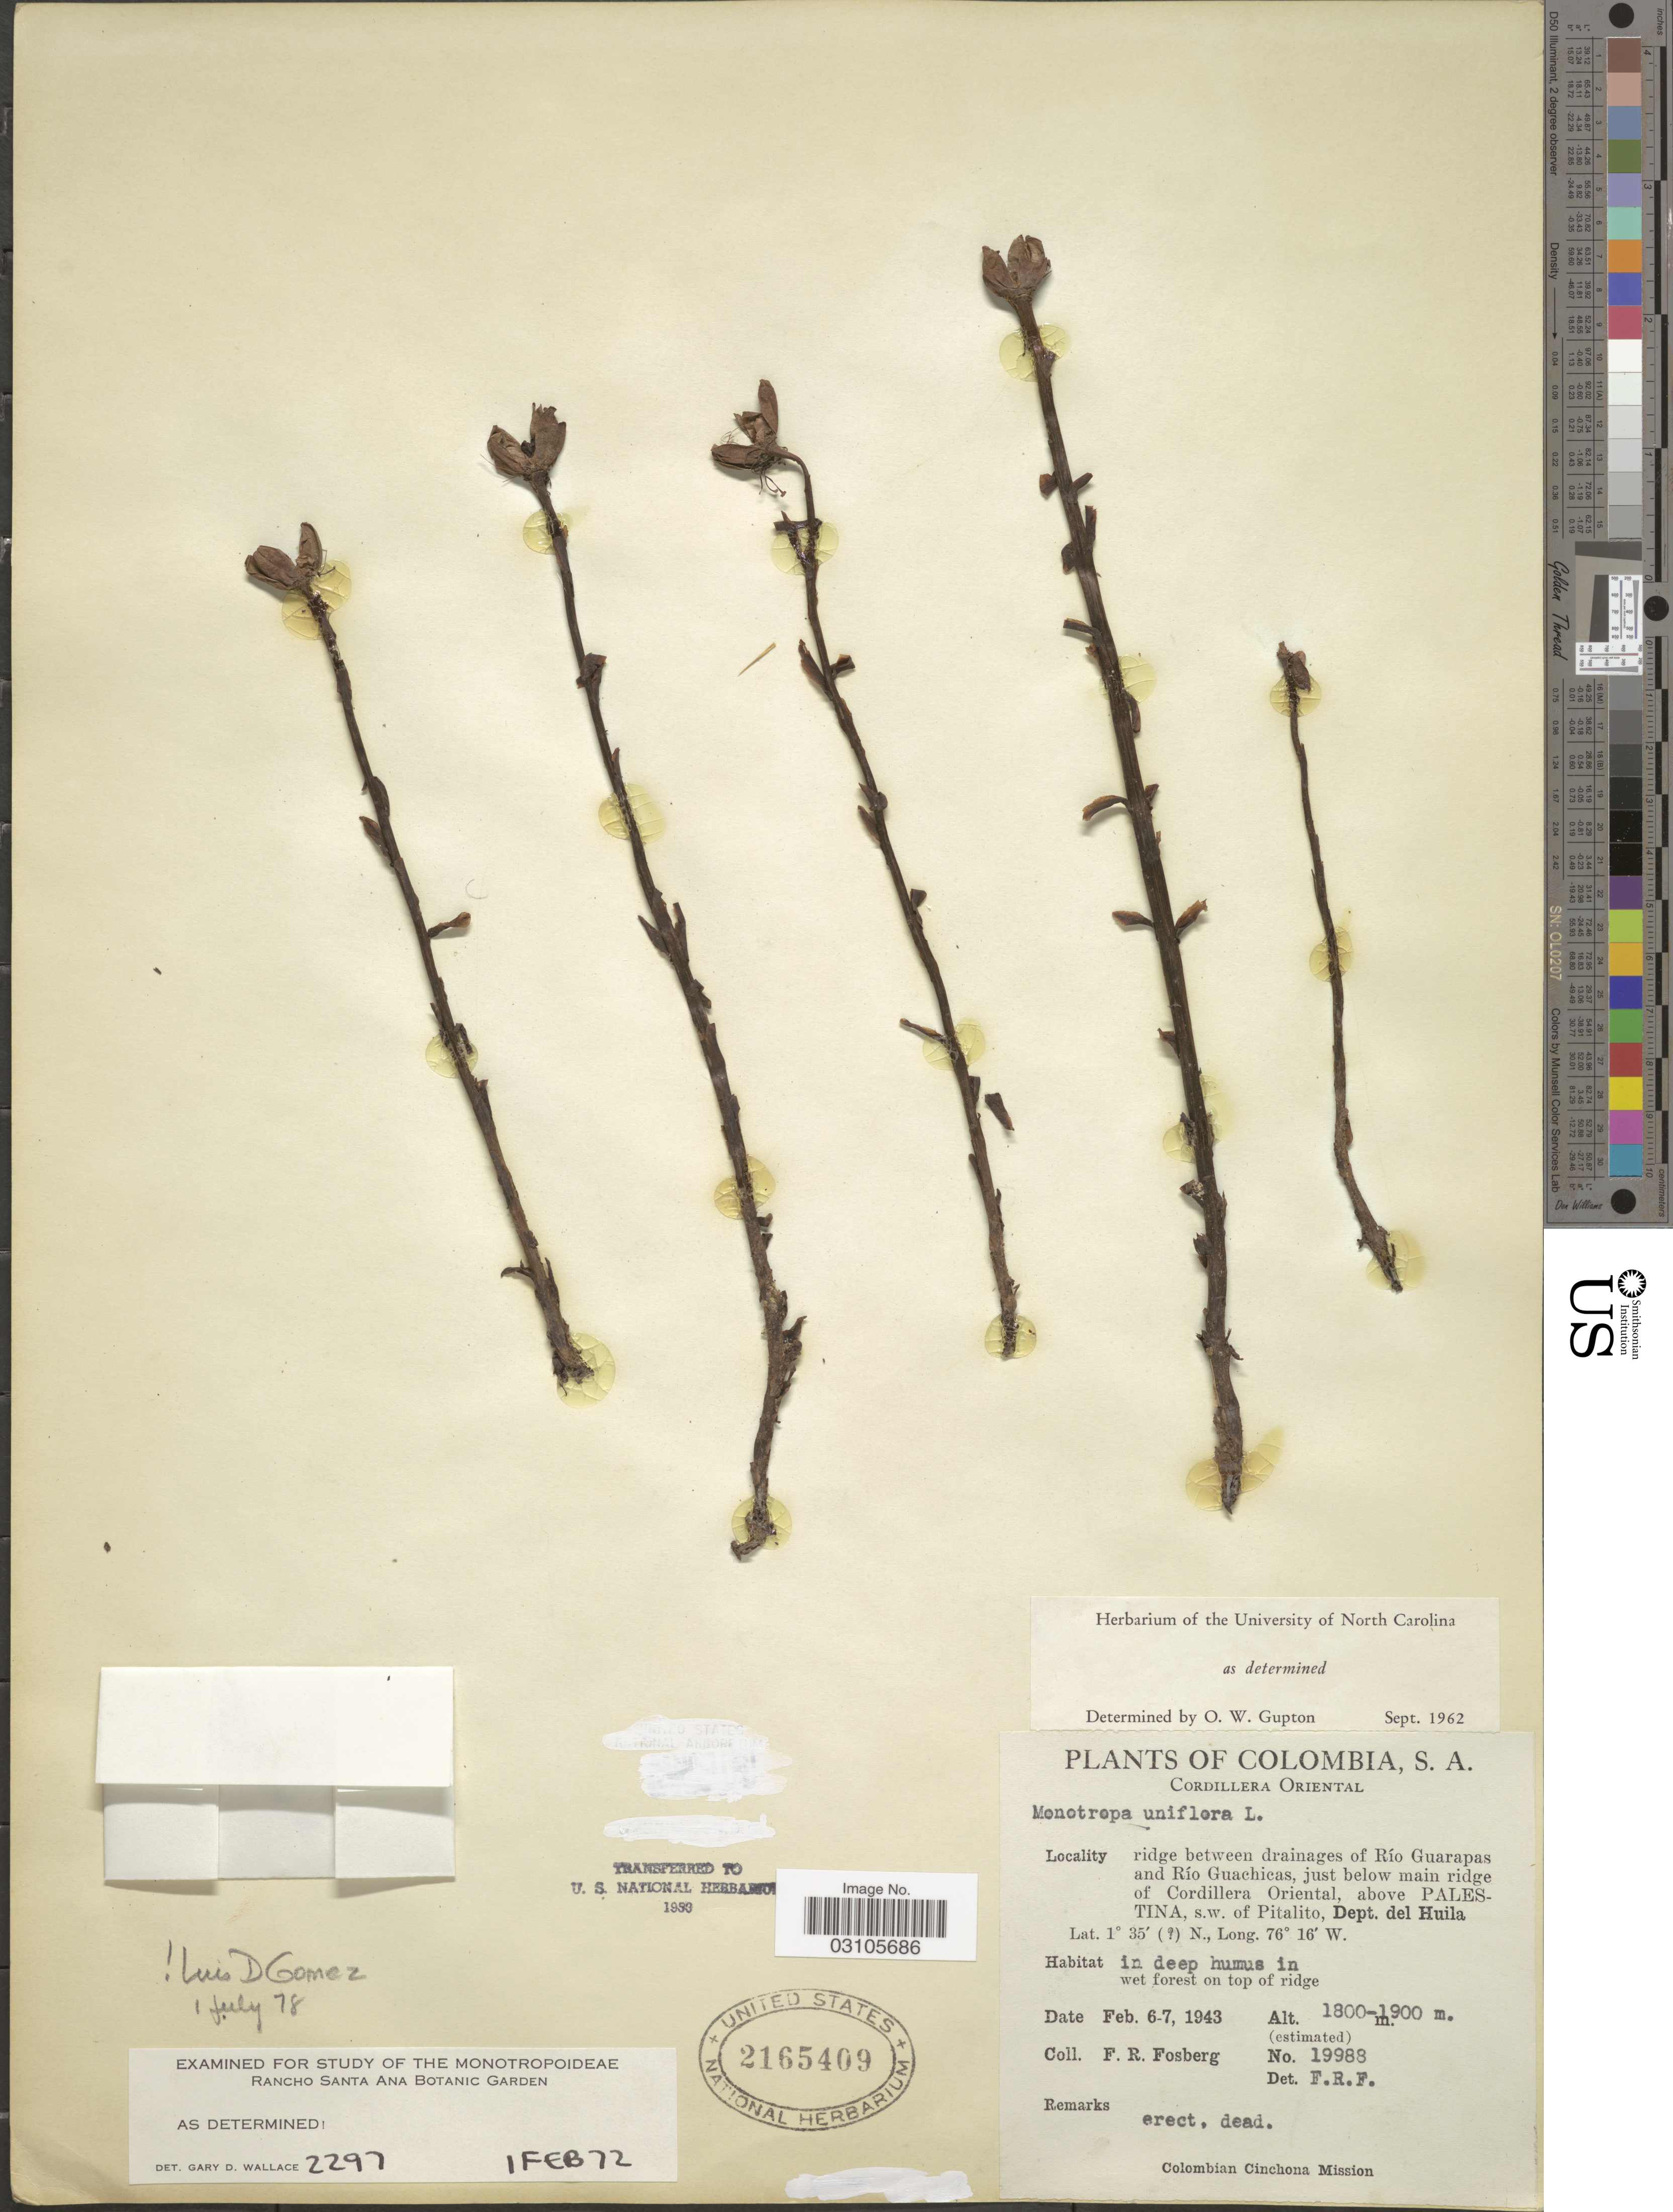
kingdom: Plantae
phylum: Tracheophyta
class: Magnoliopsida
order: Ericales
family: Ericaceae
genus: Monotropa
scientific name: Monotropa uniflora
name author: L.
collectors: F. R. Fosberg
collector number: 19988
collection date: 1943-02-06/1943-02-07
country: Colombia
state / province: Huila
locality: Cordillera Oriental. Ridge between drainages of Río Guarapas and Río Guachicas, just below main ridge of Cordillera Oriental, above Palestina, s.w. of Pitalito, Dept. del Huila.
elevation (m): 1800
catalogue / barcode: US 2165409